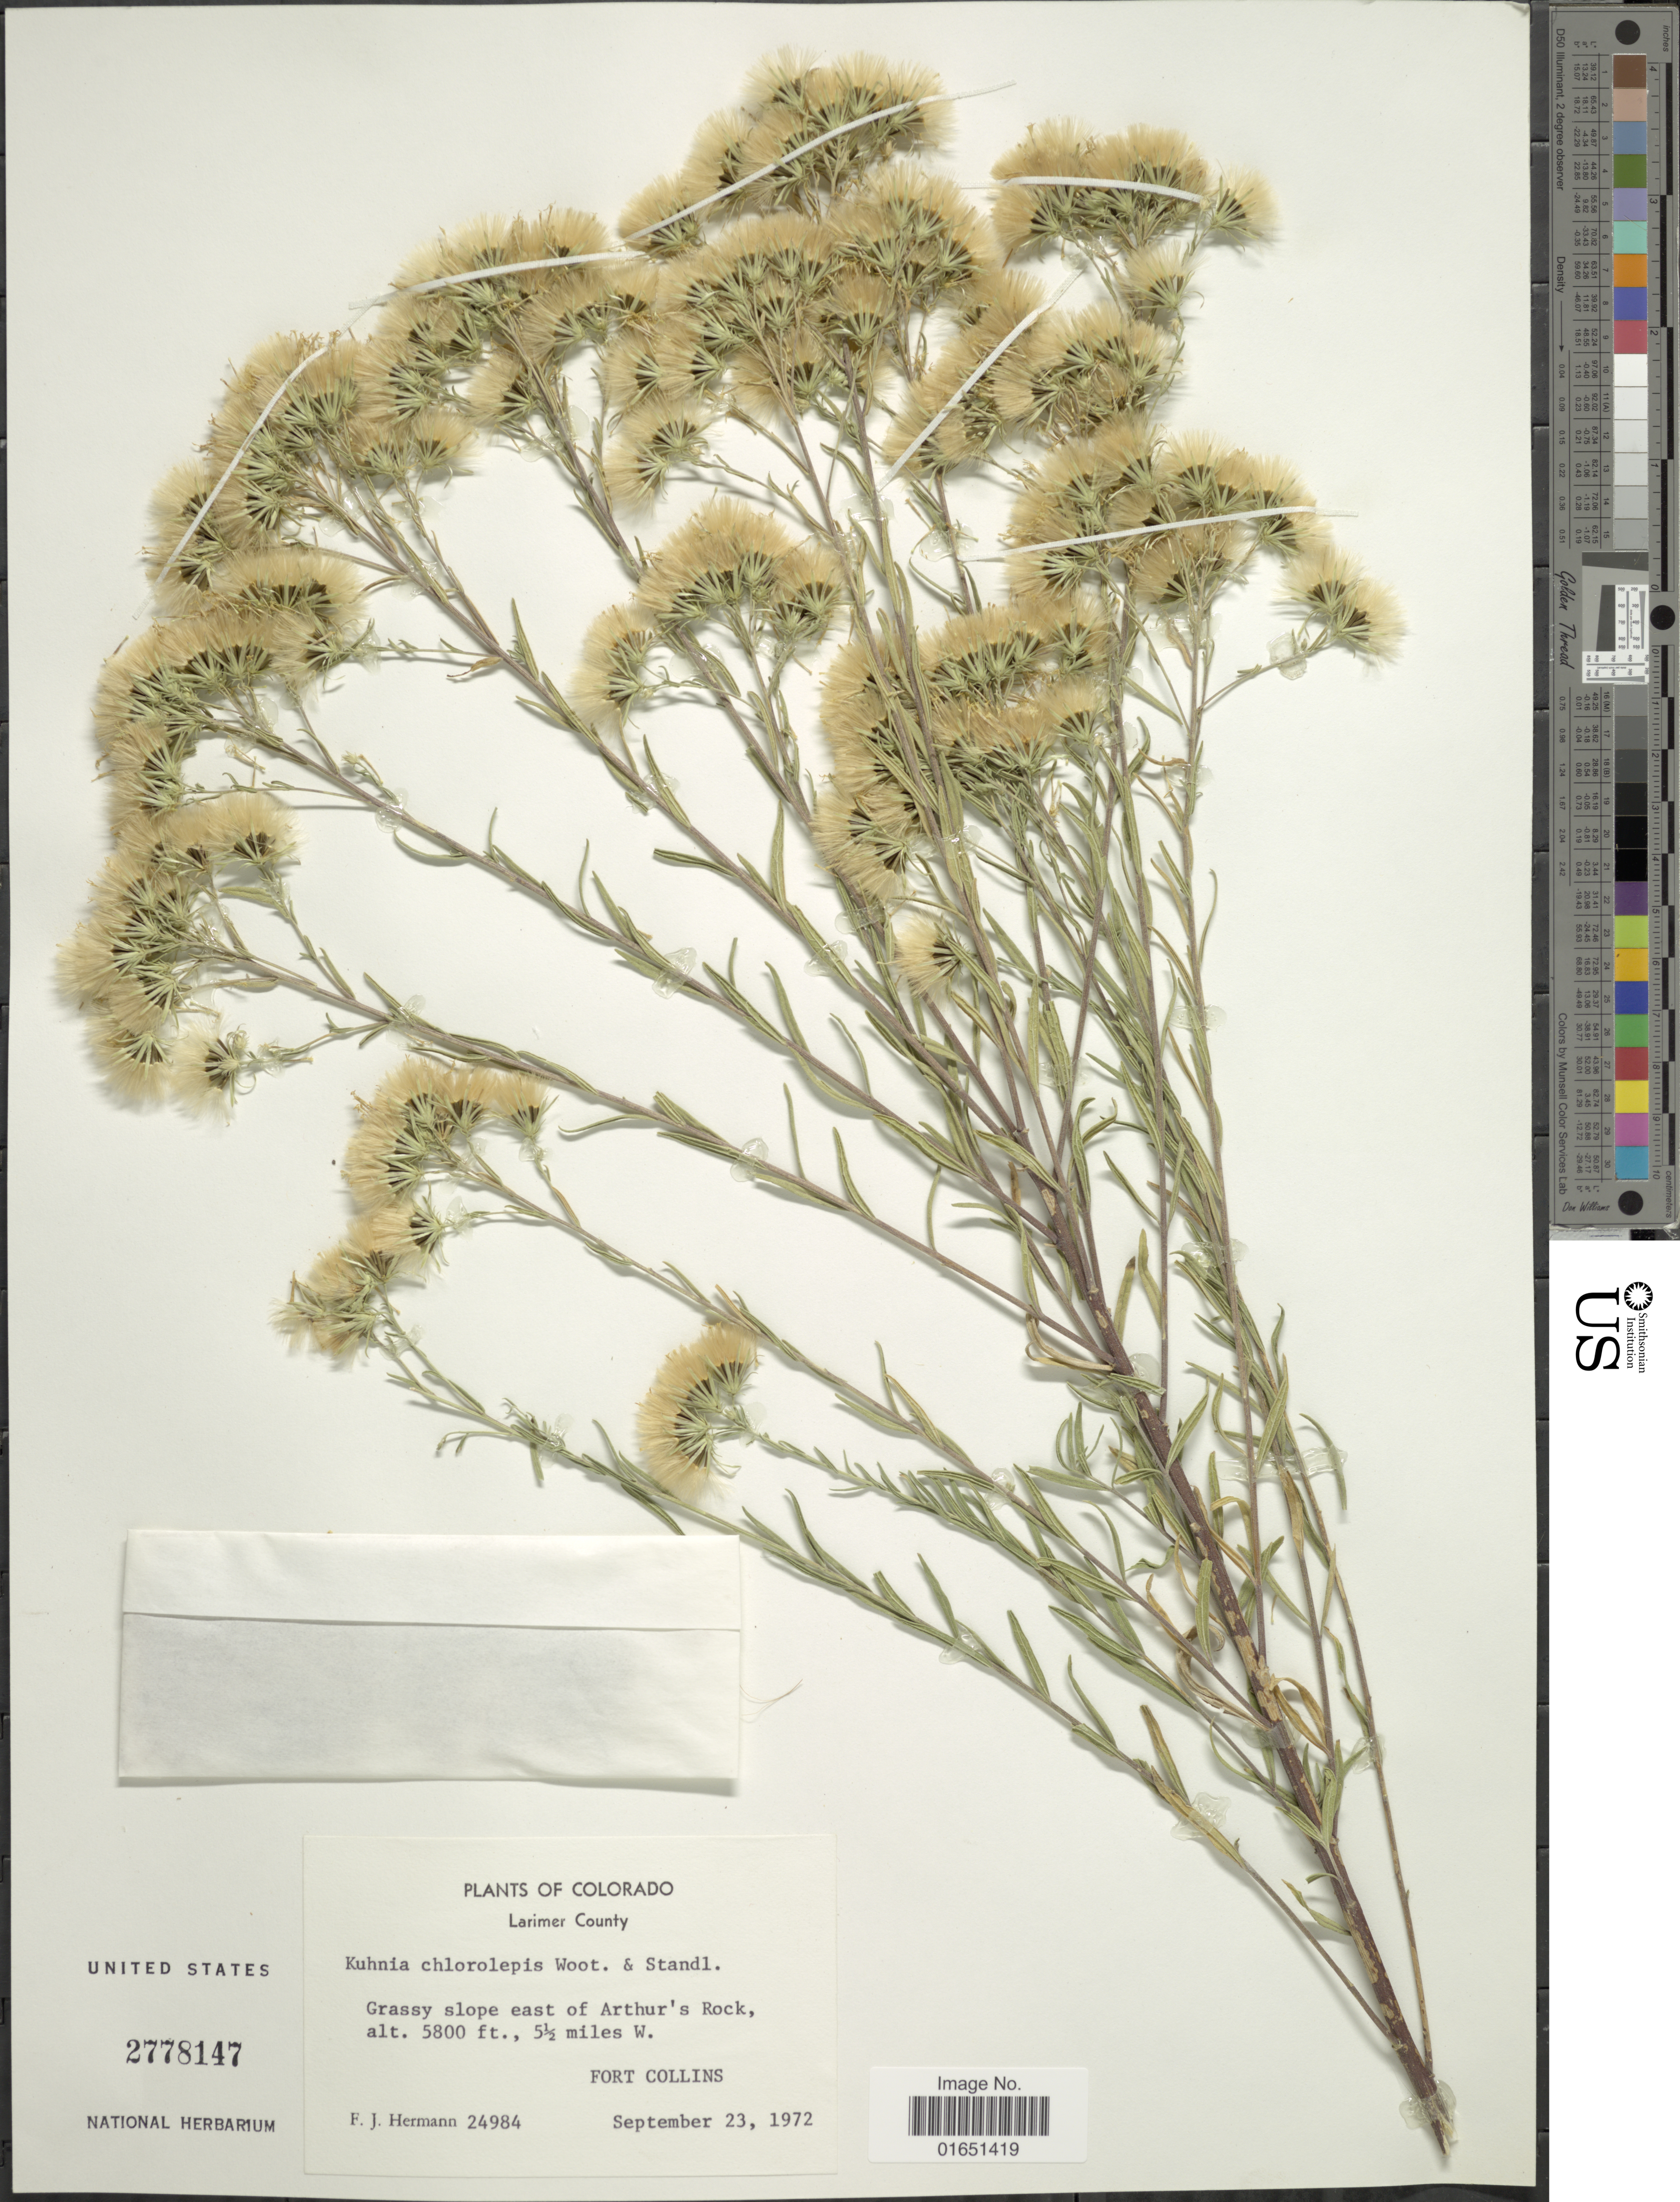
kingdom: Plantae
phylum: Tracheophyta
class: Magnoliopsida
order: Asterales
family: Asteraceae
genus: Brickellia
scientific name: Brickellia rosmarinifolia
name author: (Vent.) W.A. Weber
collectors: F. J. Hermann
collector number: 24984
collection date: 1972-09-23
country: United States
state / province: Colorado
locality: Larimer County, Grassy slope east of Arthur's Rock, 5½ miles W. Fort Collins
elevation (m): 1768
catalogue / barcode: US 2778147